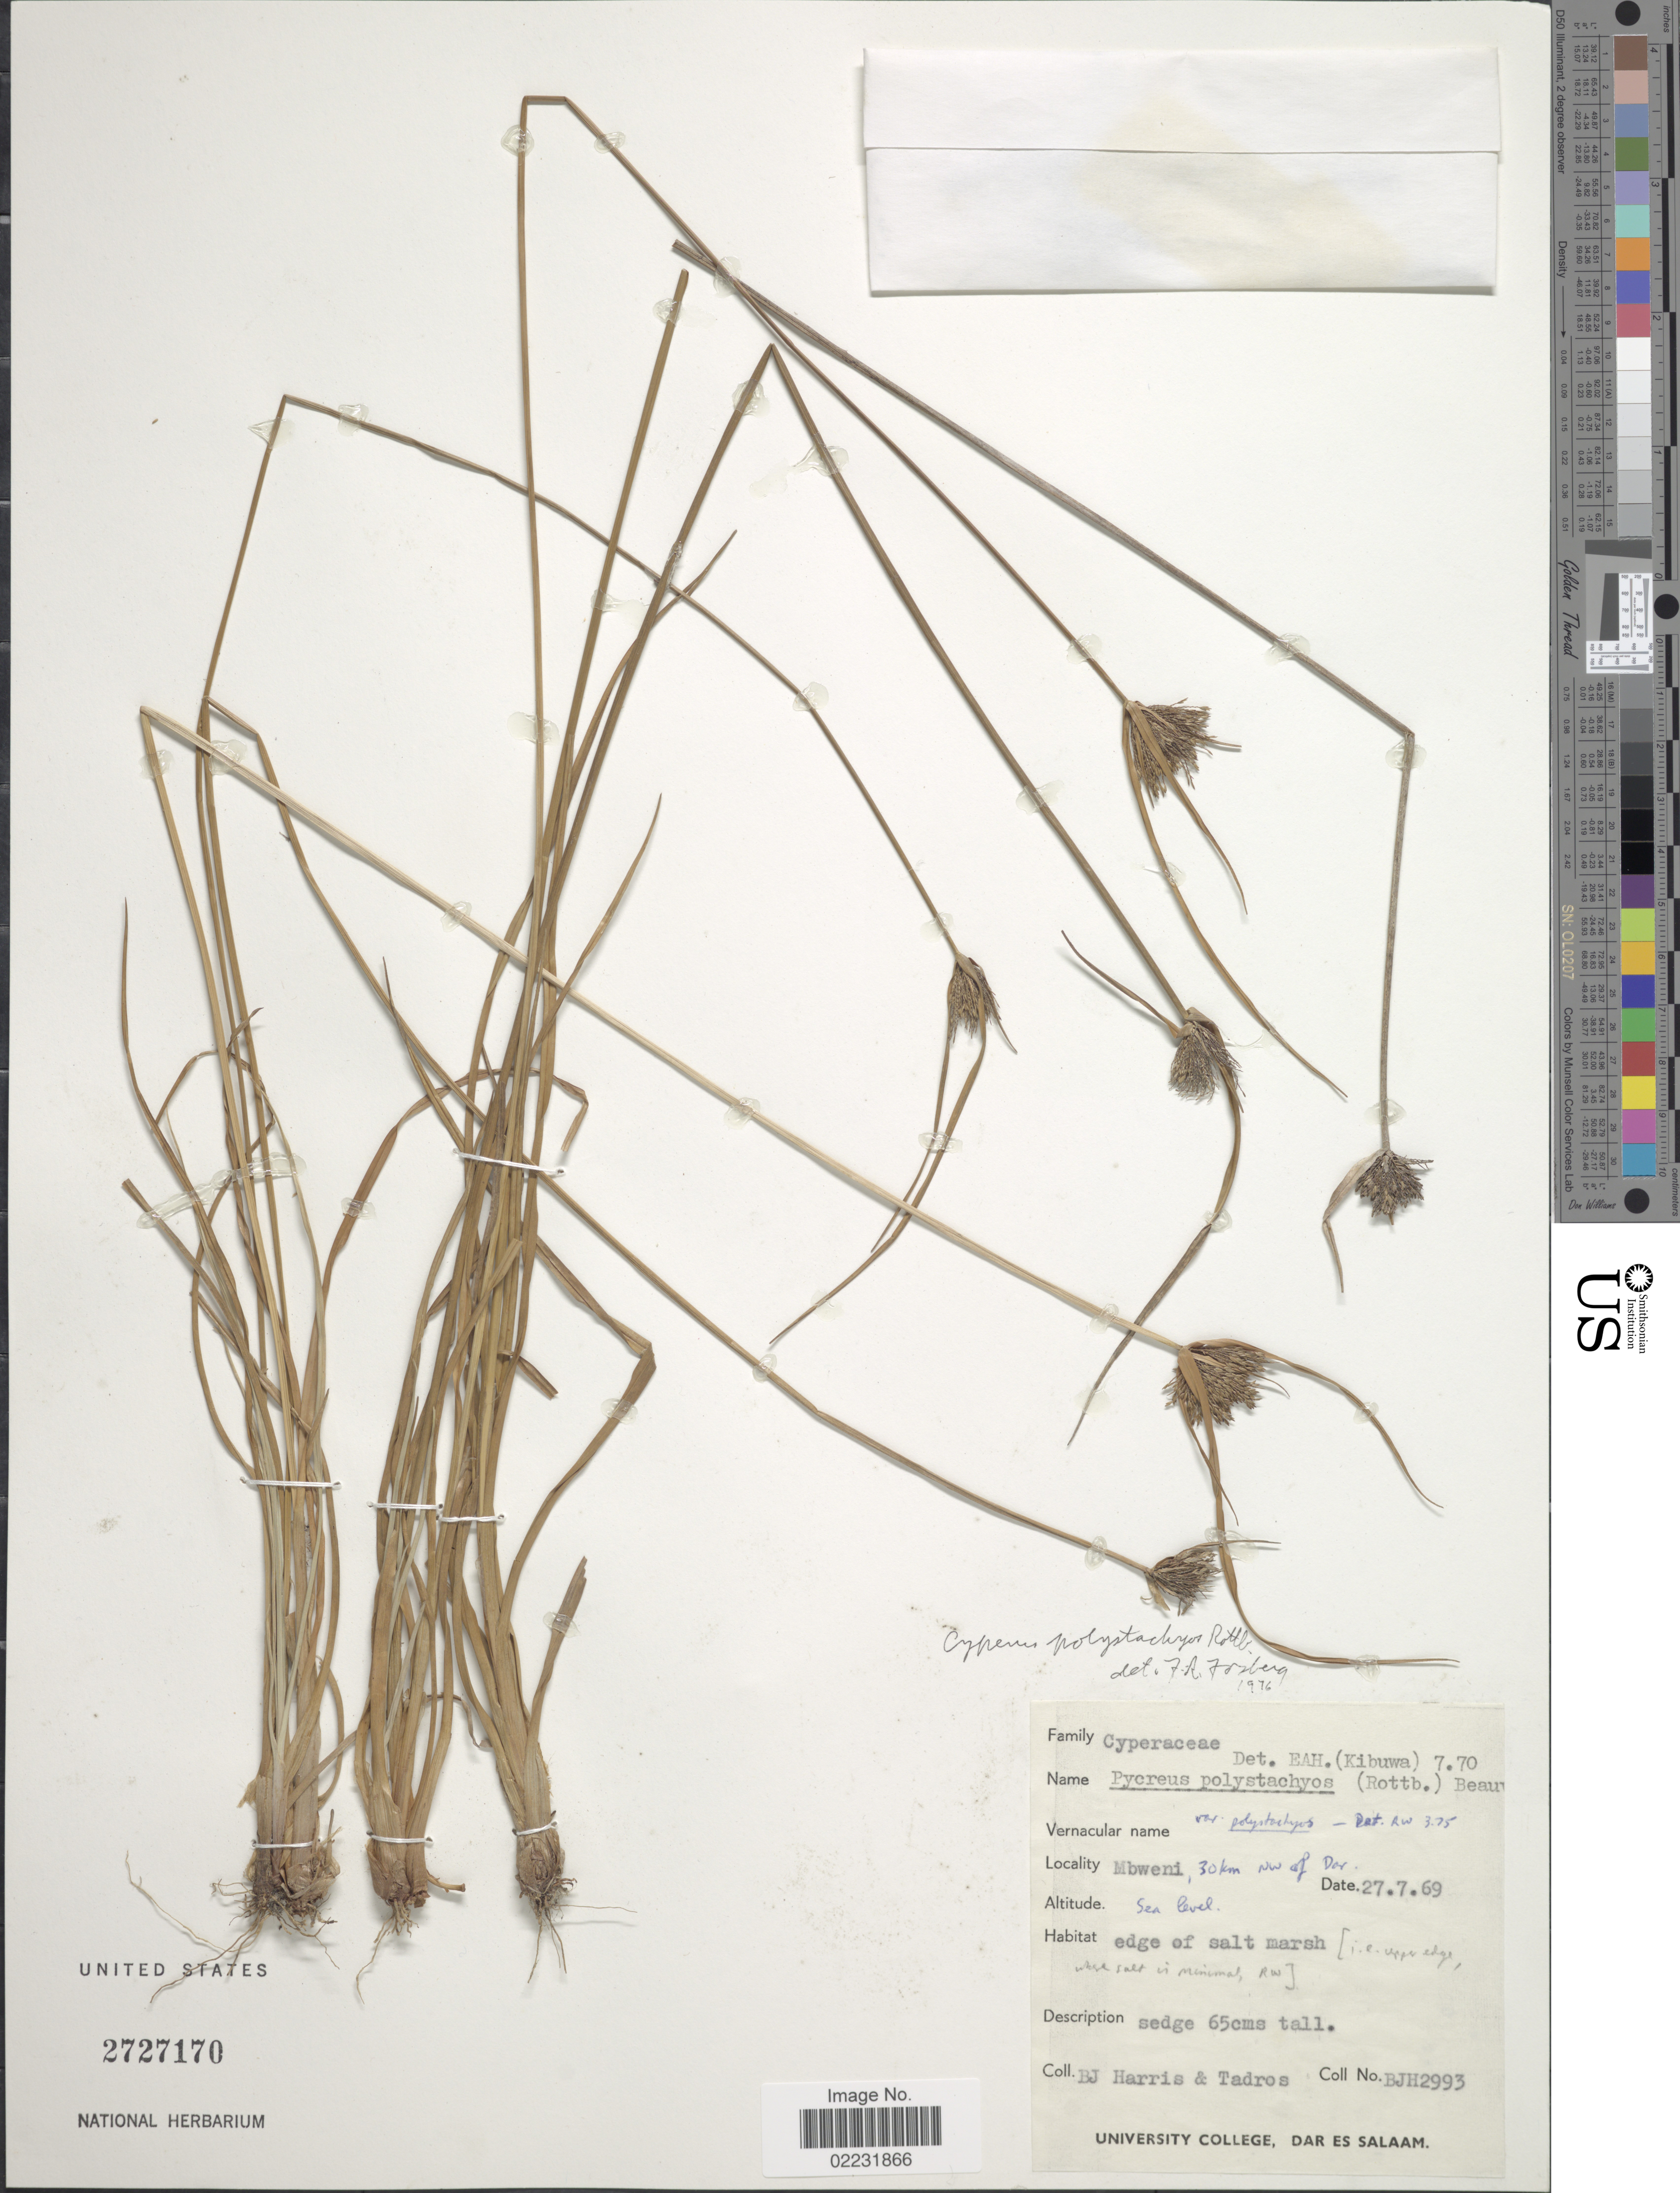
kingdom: Plantae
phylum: Tracheophyta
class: Liliopsida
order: Poales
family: Cyperaceae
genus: Cyperus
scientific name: Cyperus polystachyos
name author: Rottb.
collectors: B. J. Harris & Tadros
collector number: BJH 2993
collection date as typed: Transcribed d/m/y: 27/7/69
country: Tanzania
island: Zanzibar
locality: Mbweni, 30 km NW of Dor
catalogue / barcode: US 2727170